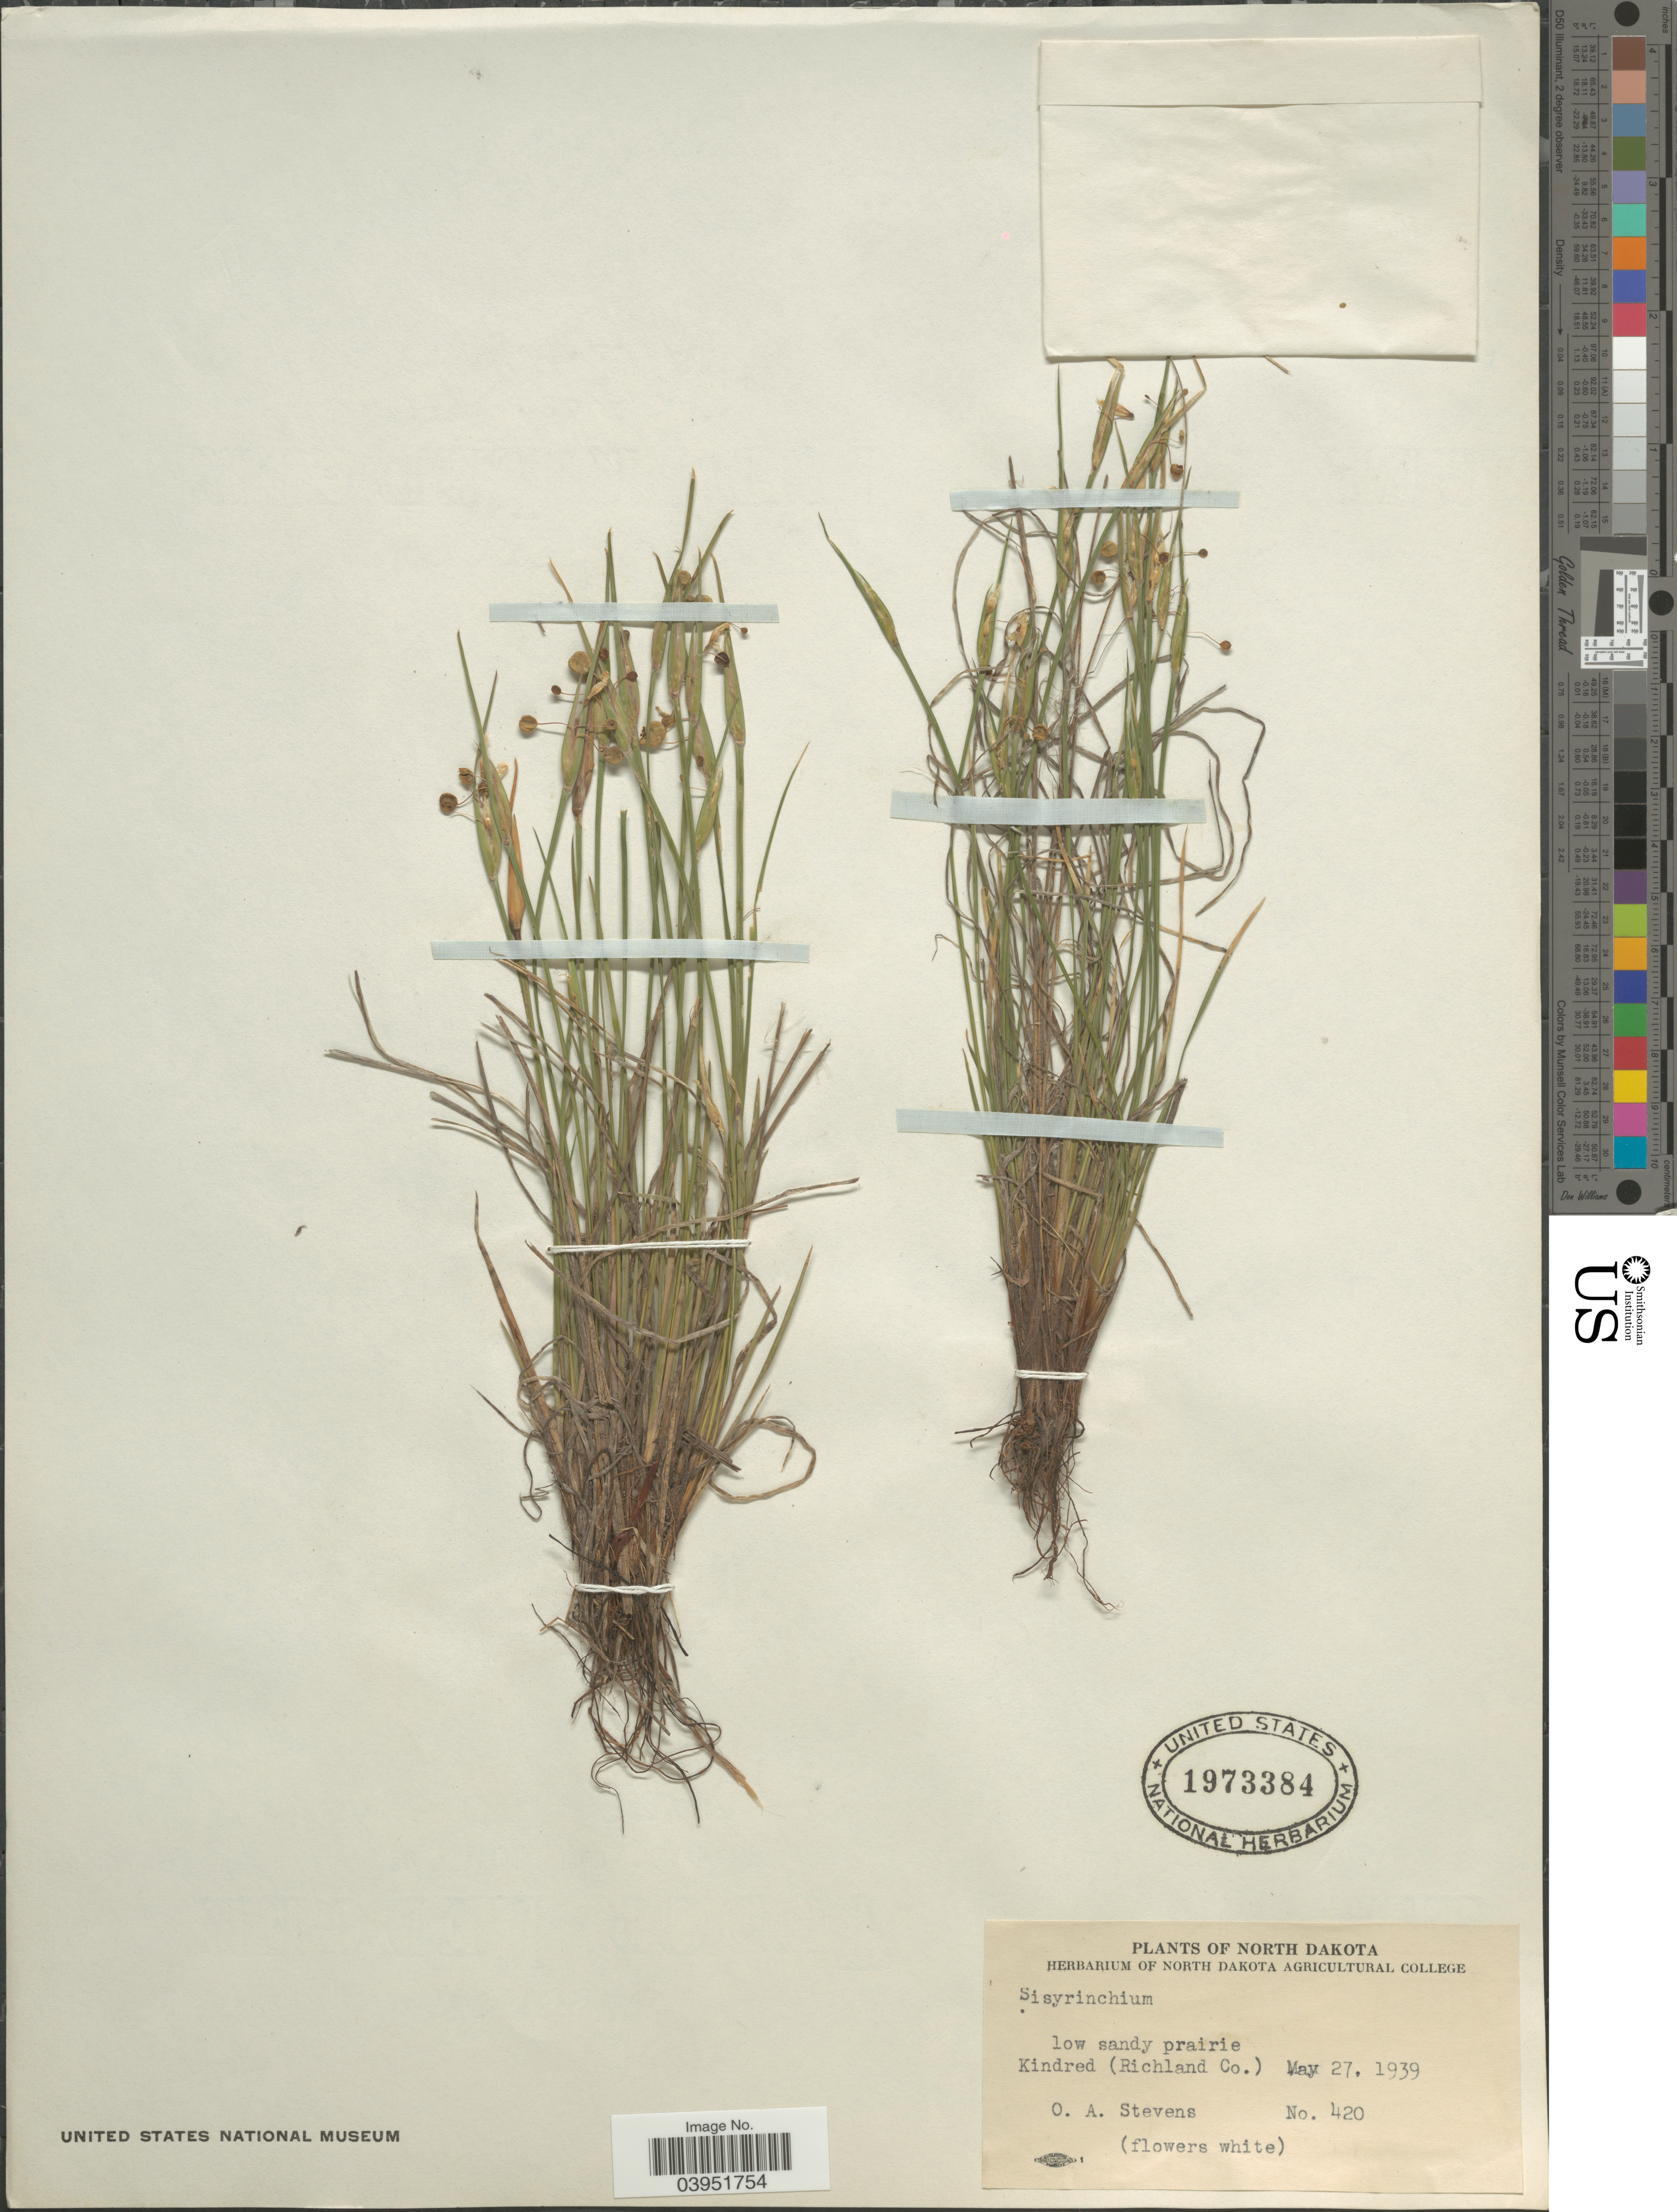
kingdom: Plantae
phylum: Tracheophyta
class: Liliopsida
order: Asparagales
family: Iridaceae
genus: Sisyrinchium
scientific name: Sisyrinchium sp.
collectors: O. A. Stevens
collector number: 420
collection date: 1939-05-27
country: United States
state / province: North Dakota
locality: Kindred (Richland Co.).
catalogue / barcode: US 1973384